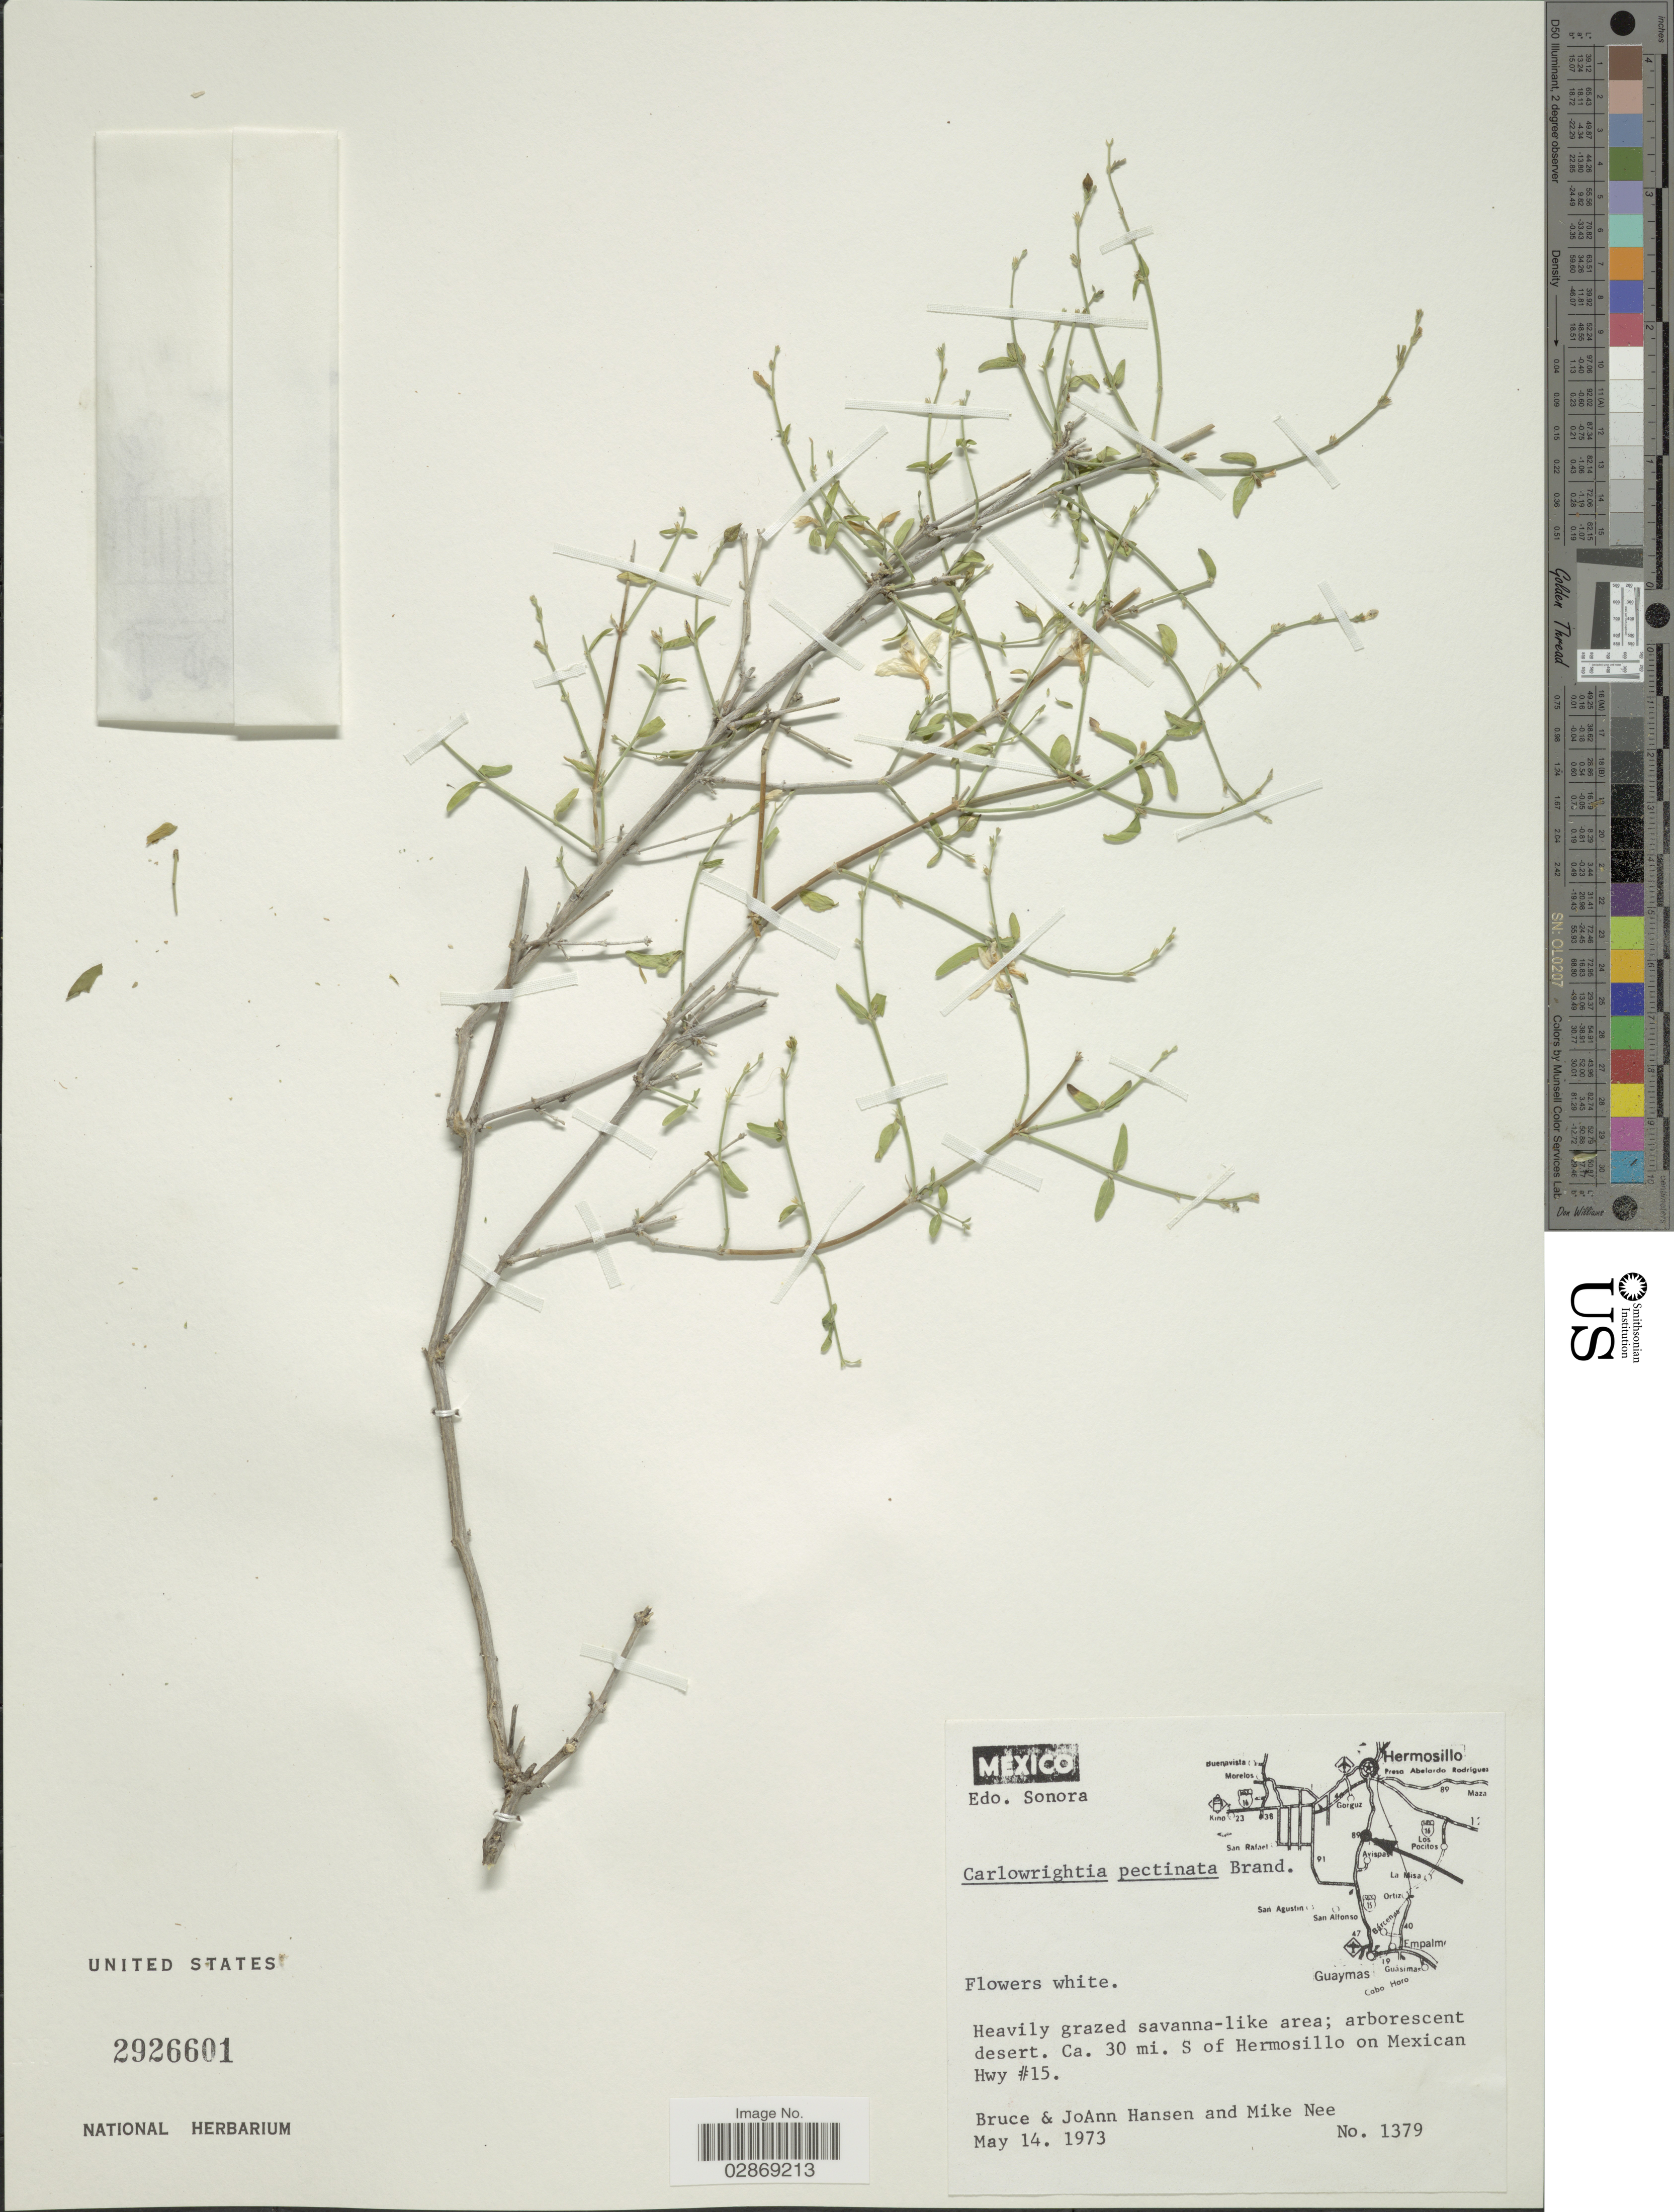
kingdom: Plantae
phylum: Tracheophyta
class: Magnoliopsida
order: Lamiales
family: Acanthaceae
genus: Carlowrightia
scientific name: Carlowrightia arizonica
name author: A. Gray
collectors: B. Hansen, J. Hansen & M. Nee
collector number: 1379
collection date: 1973-05-14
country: Mexico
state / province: Sonora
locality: Ca. 30 mi. S of Hermosillo on Mexican Hwy. #15.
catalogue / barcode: US 2926601